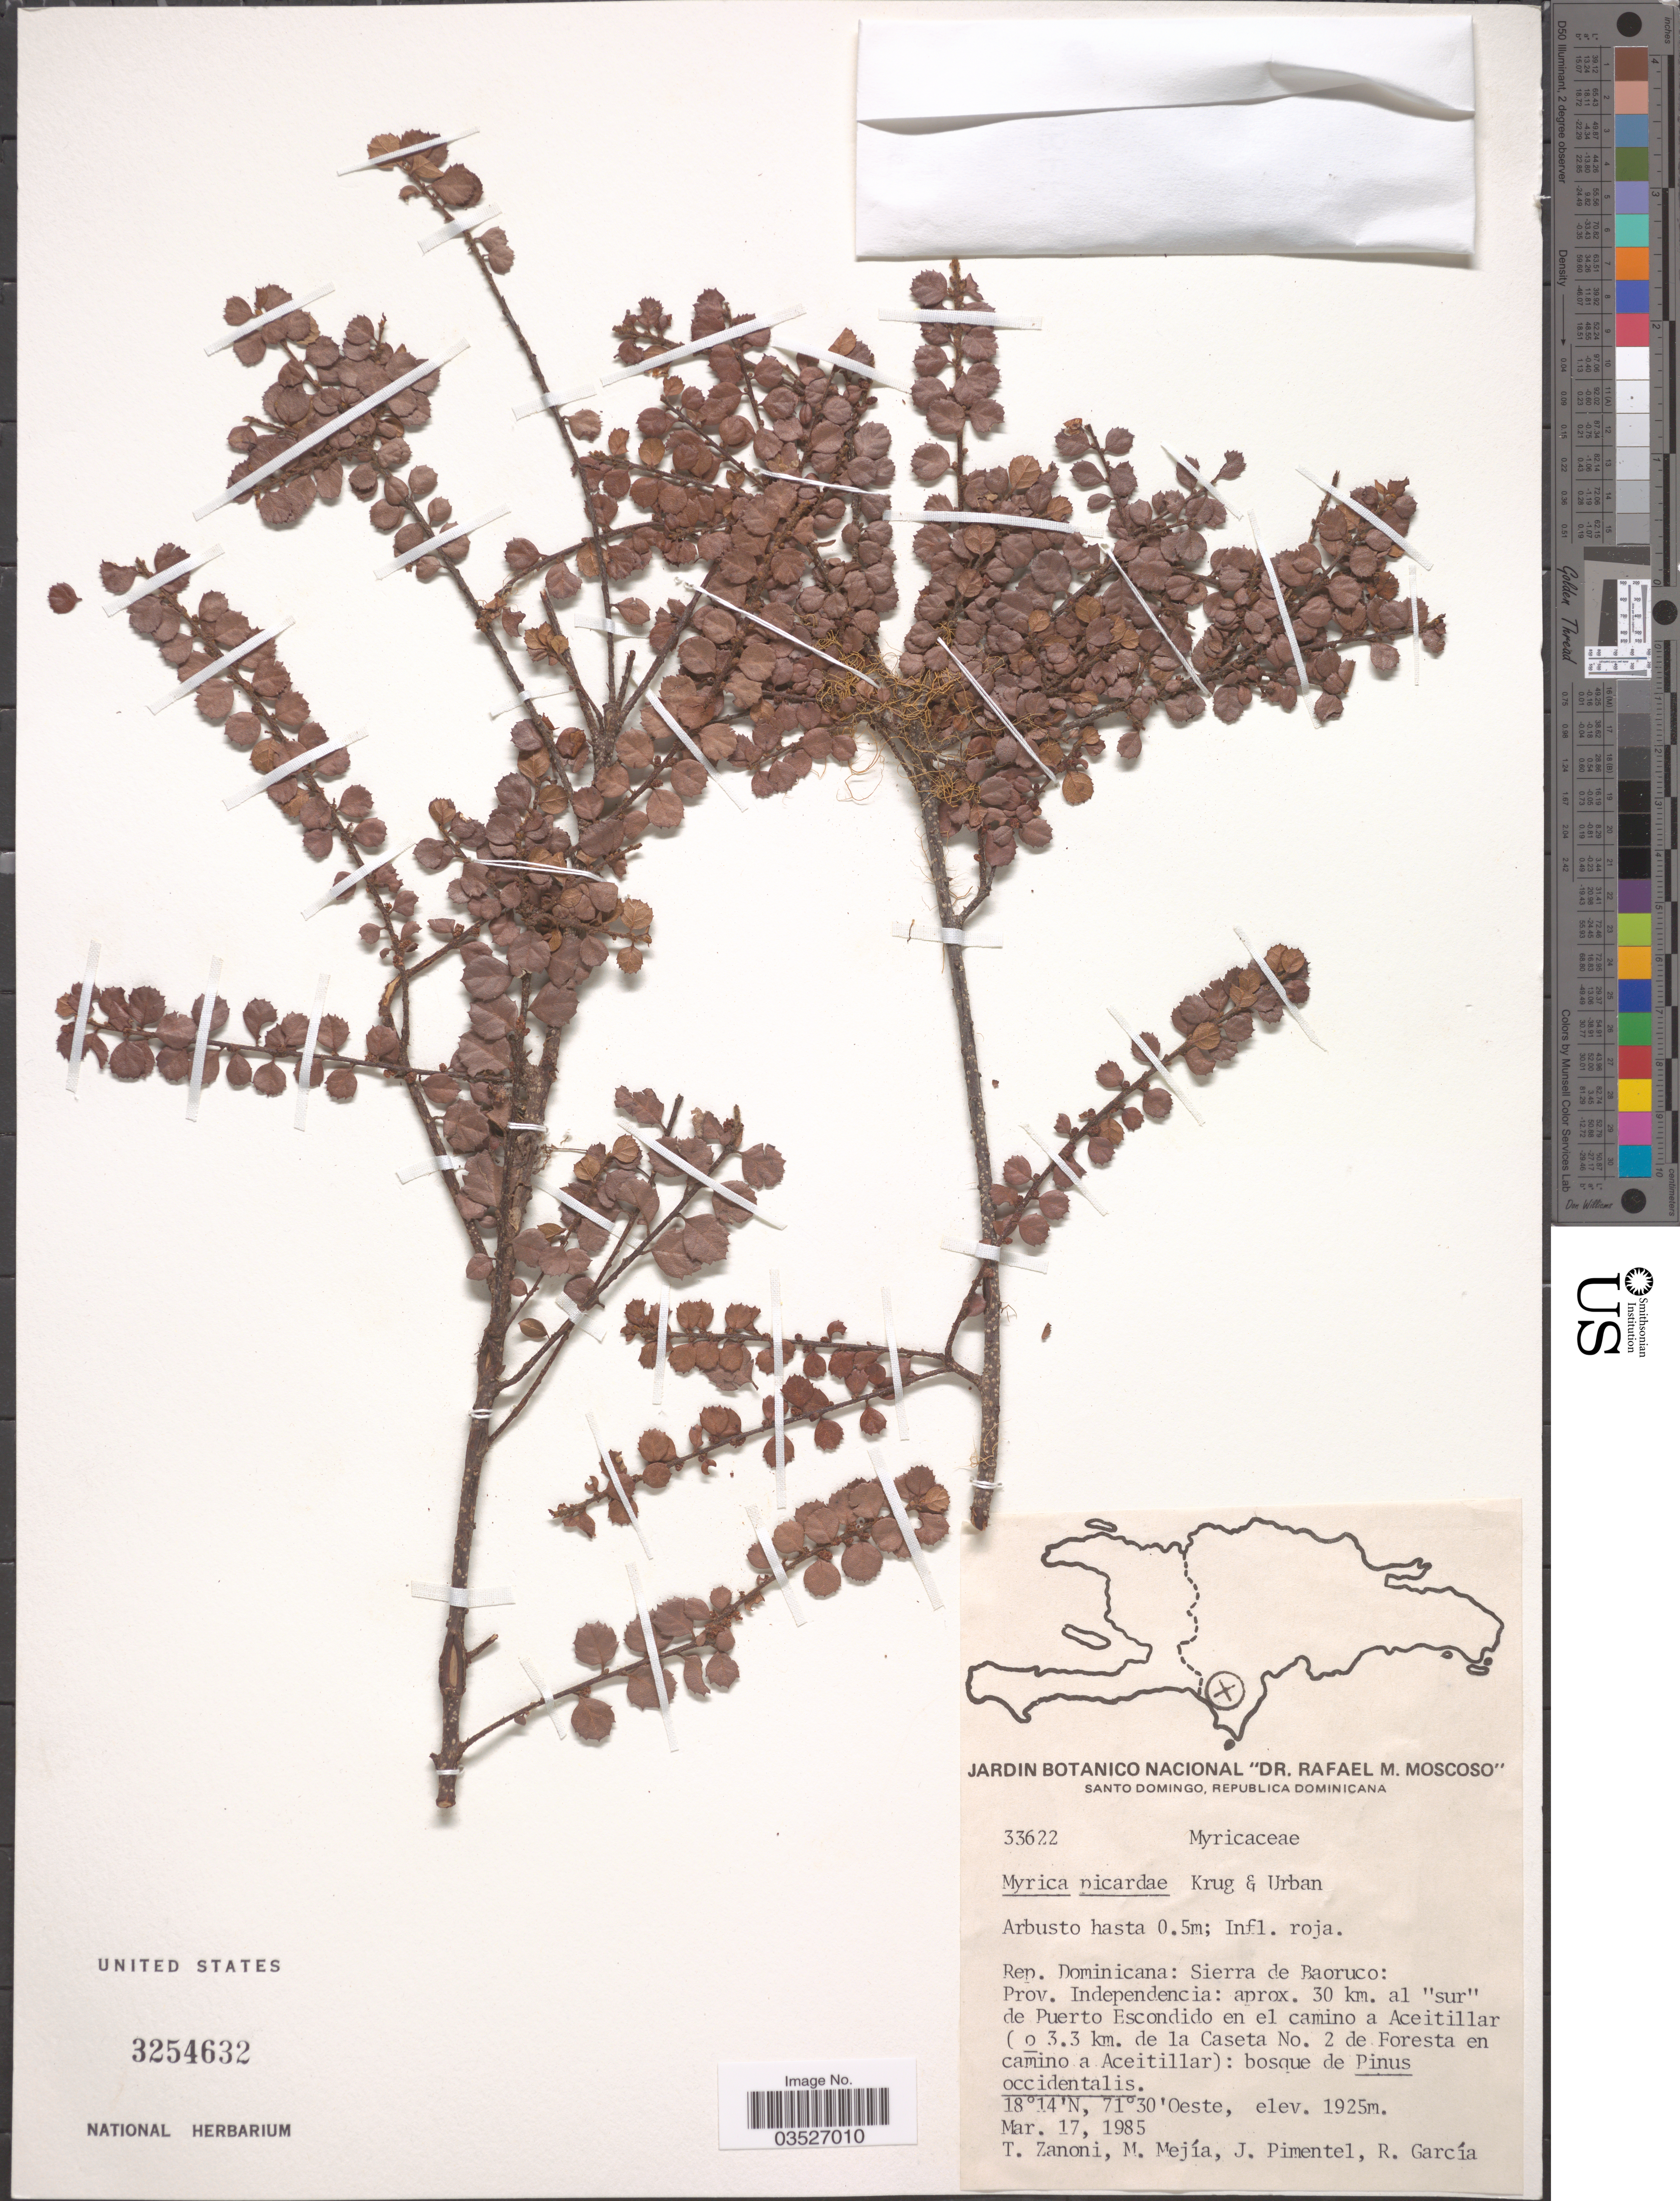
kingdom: Plantae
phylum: Tracheophyta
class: Magnoliopsida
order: Fagales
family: Myricaceae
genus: Morella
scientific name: Morella picardae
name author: (Krug & Urb.) Wilbur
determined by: Strong, Mark T., (BOT), Smithsonian Institution - National Museum of Natural History (UNITED STATES)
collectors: T. Zanoni, M. Mejia, J. Pimentel & R. Garcia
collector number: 33622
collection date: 1985-04-17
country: Dominican Republic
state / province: Independencia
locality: Rep. Dominicana: Sierra de Baoruco: Prov. Independencia: aprox. 30 km. al "sur" de Puerto Escondido en el camino a Aceitillar (o 3.3. km. de la Caseta No. 2 de Foresta en camino a Aceitillar).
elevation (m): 1925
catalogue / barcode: US 3254632